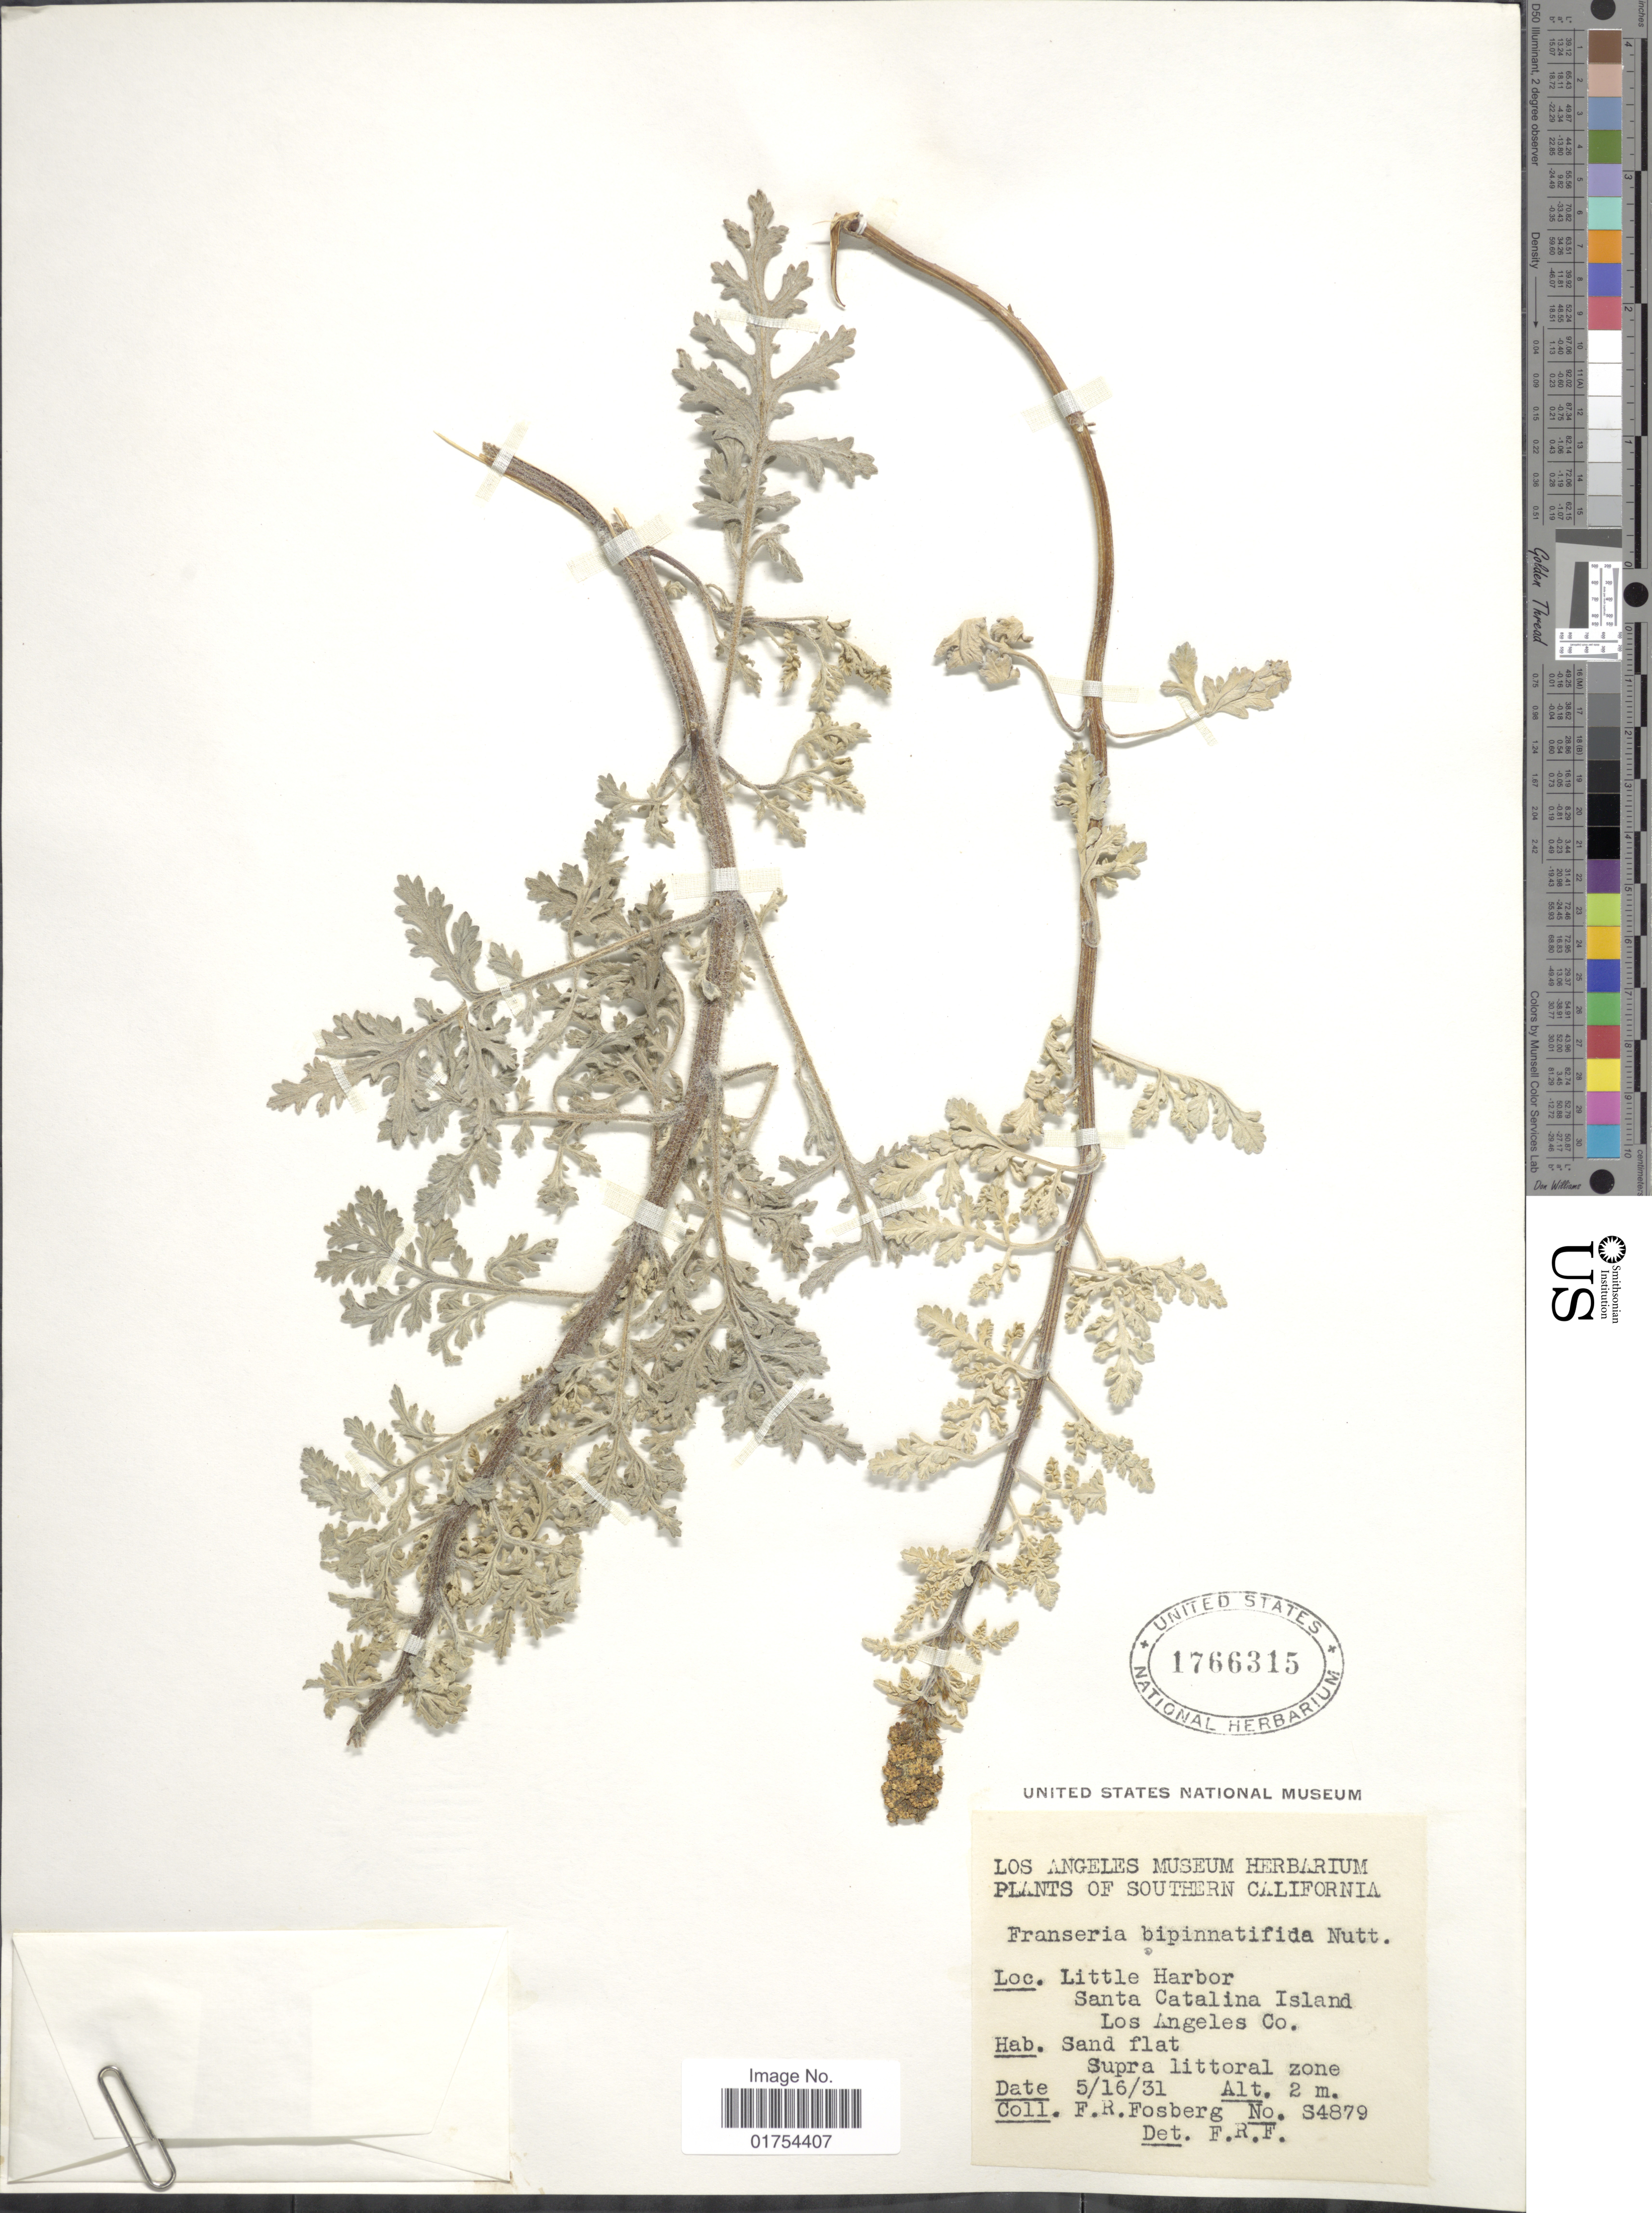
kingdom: Plantae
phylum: Tracheophyta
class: Magnoliopsida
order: Asterales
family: Asteraceae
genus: Franseria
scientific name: Franseria bipinnatifida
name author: (A. Gray) A. Gray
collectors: F. R. Fosberg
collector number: S4879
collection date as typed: Transcribed d/m/y: 16/5/31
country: United States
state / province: California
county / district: Los Angeles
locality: Southern California, Little Harbor, Santa Catalina Island, Los Angeles Co.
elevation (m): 2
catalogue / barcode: US 1766315